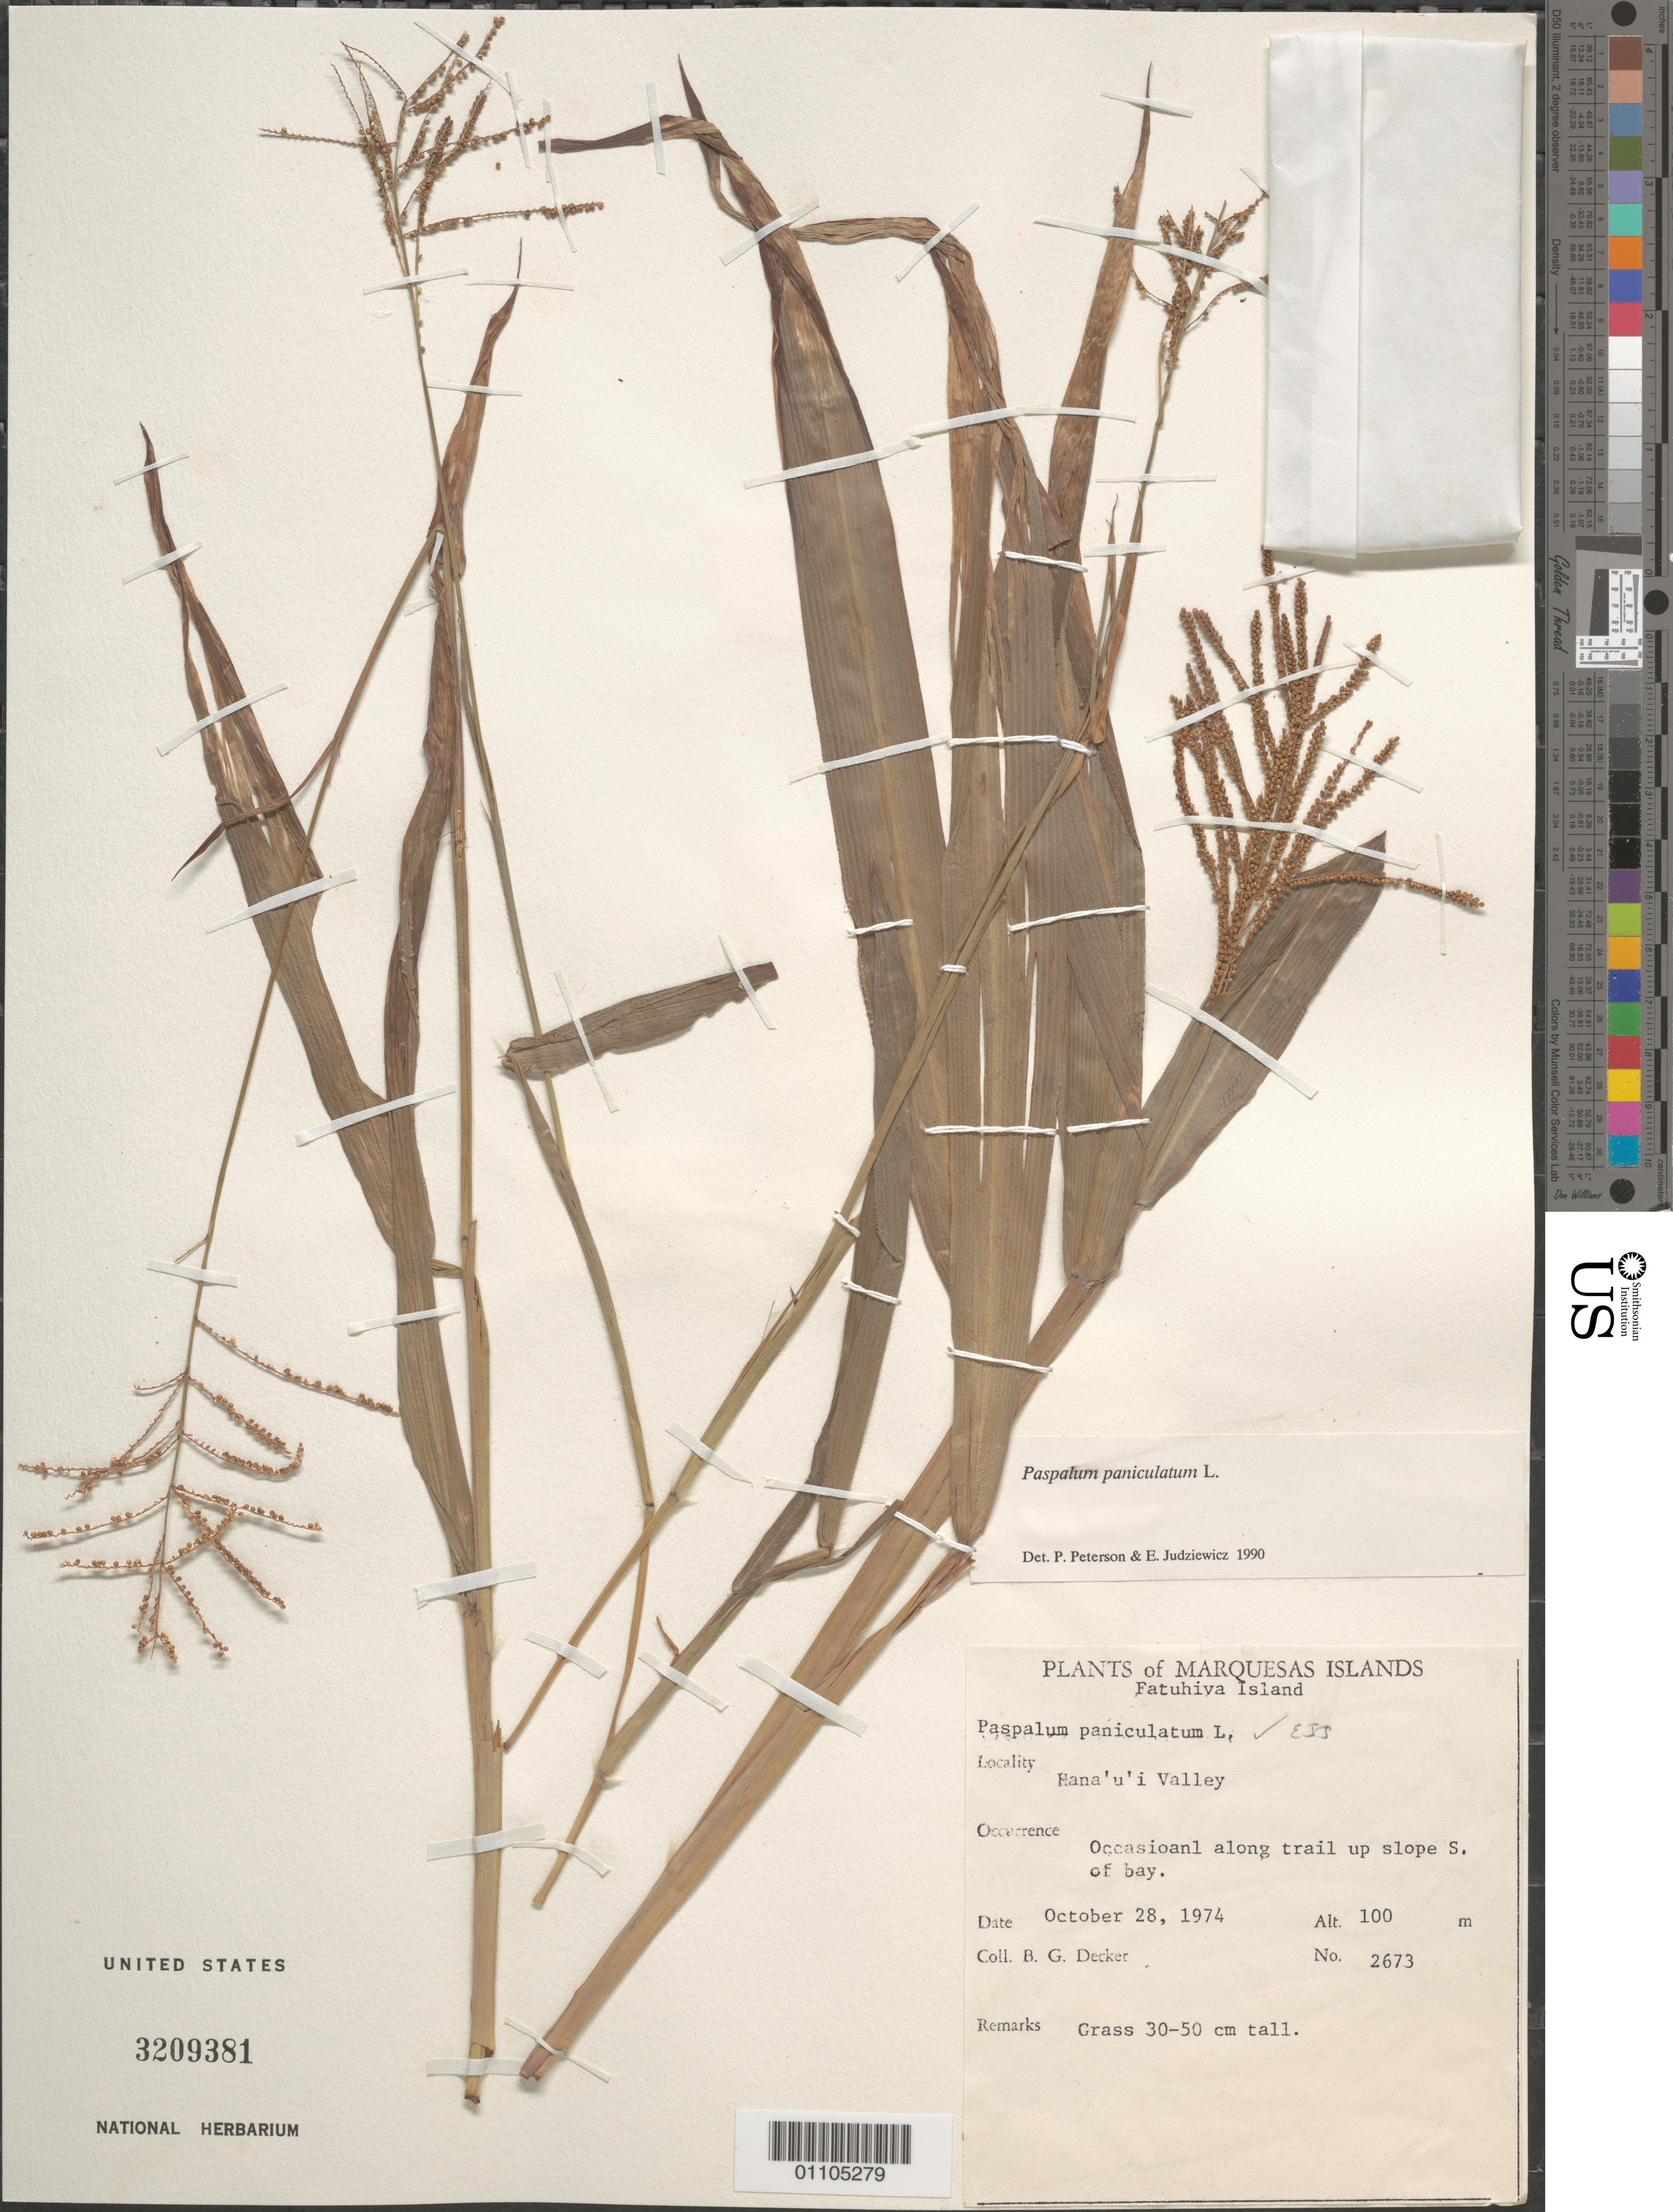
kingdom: Plantae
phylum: Tracheophyta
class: Liliopsida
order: Poales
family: Poaceae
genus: Paspalum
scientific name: Paspalum paniculatum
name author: L.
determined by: Peterson, P. M.; Judziewicz, E. J.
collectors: B. G. Decker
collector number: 2673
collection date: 1974-10-28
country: French Polynesia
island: Fatu Hiva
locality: Hana'u'i Valley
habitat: along trail up slope S of bay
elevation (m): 100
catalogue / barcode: US 3209381